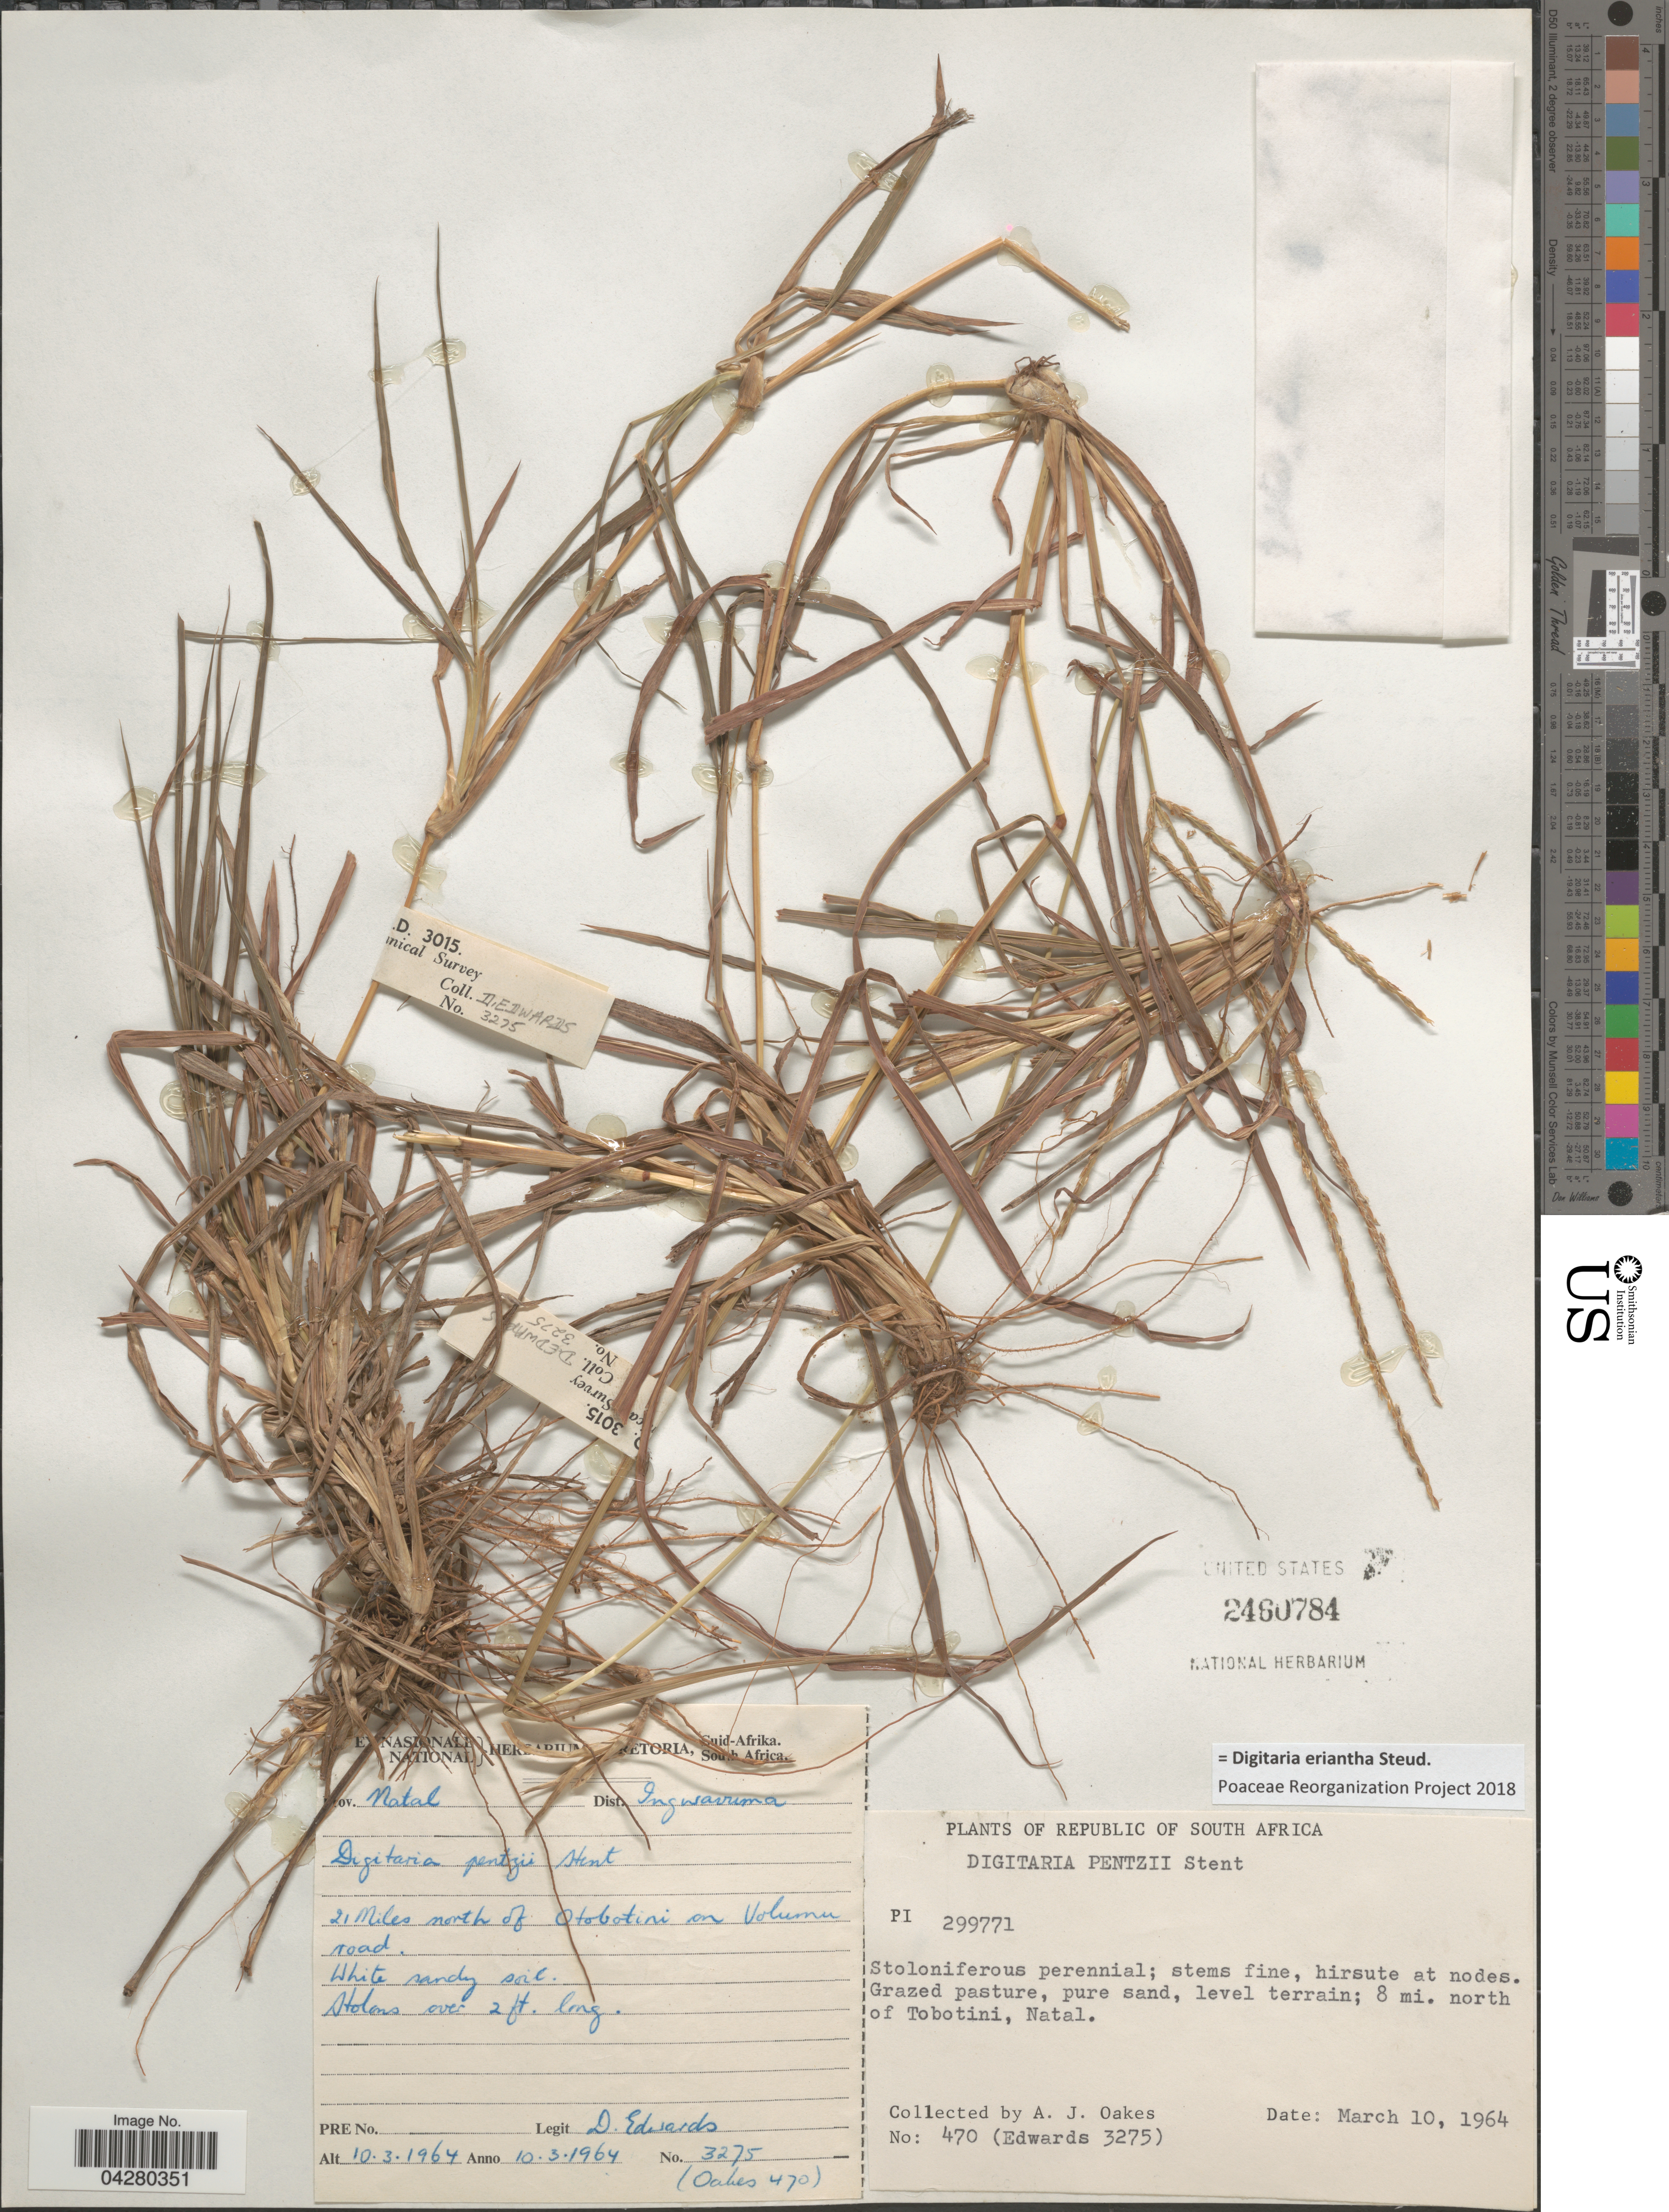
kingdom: Plantae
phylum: Tracheophyta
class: Liliopsida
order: Poales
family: Poaceae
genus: Digitaria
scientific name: Digitaria eriantha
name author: Steud.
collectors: D. Edwards & A. Oakes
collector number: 3275/470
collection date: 1964-03-10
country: South Africa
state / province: KwaZulu-Natal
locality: [illegible text]ov. Natal. Dist. Ingwavuma. 21 miles north of Otobotini on Volumu road. 8 mi. north of Tobotini, Natal.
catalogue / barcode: US 2460784